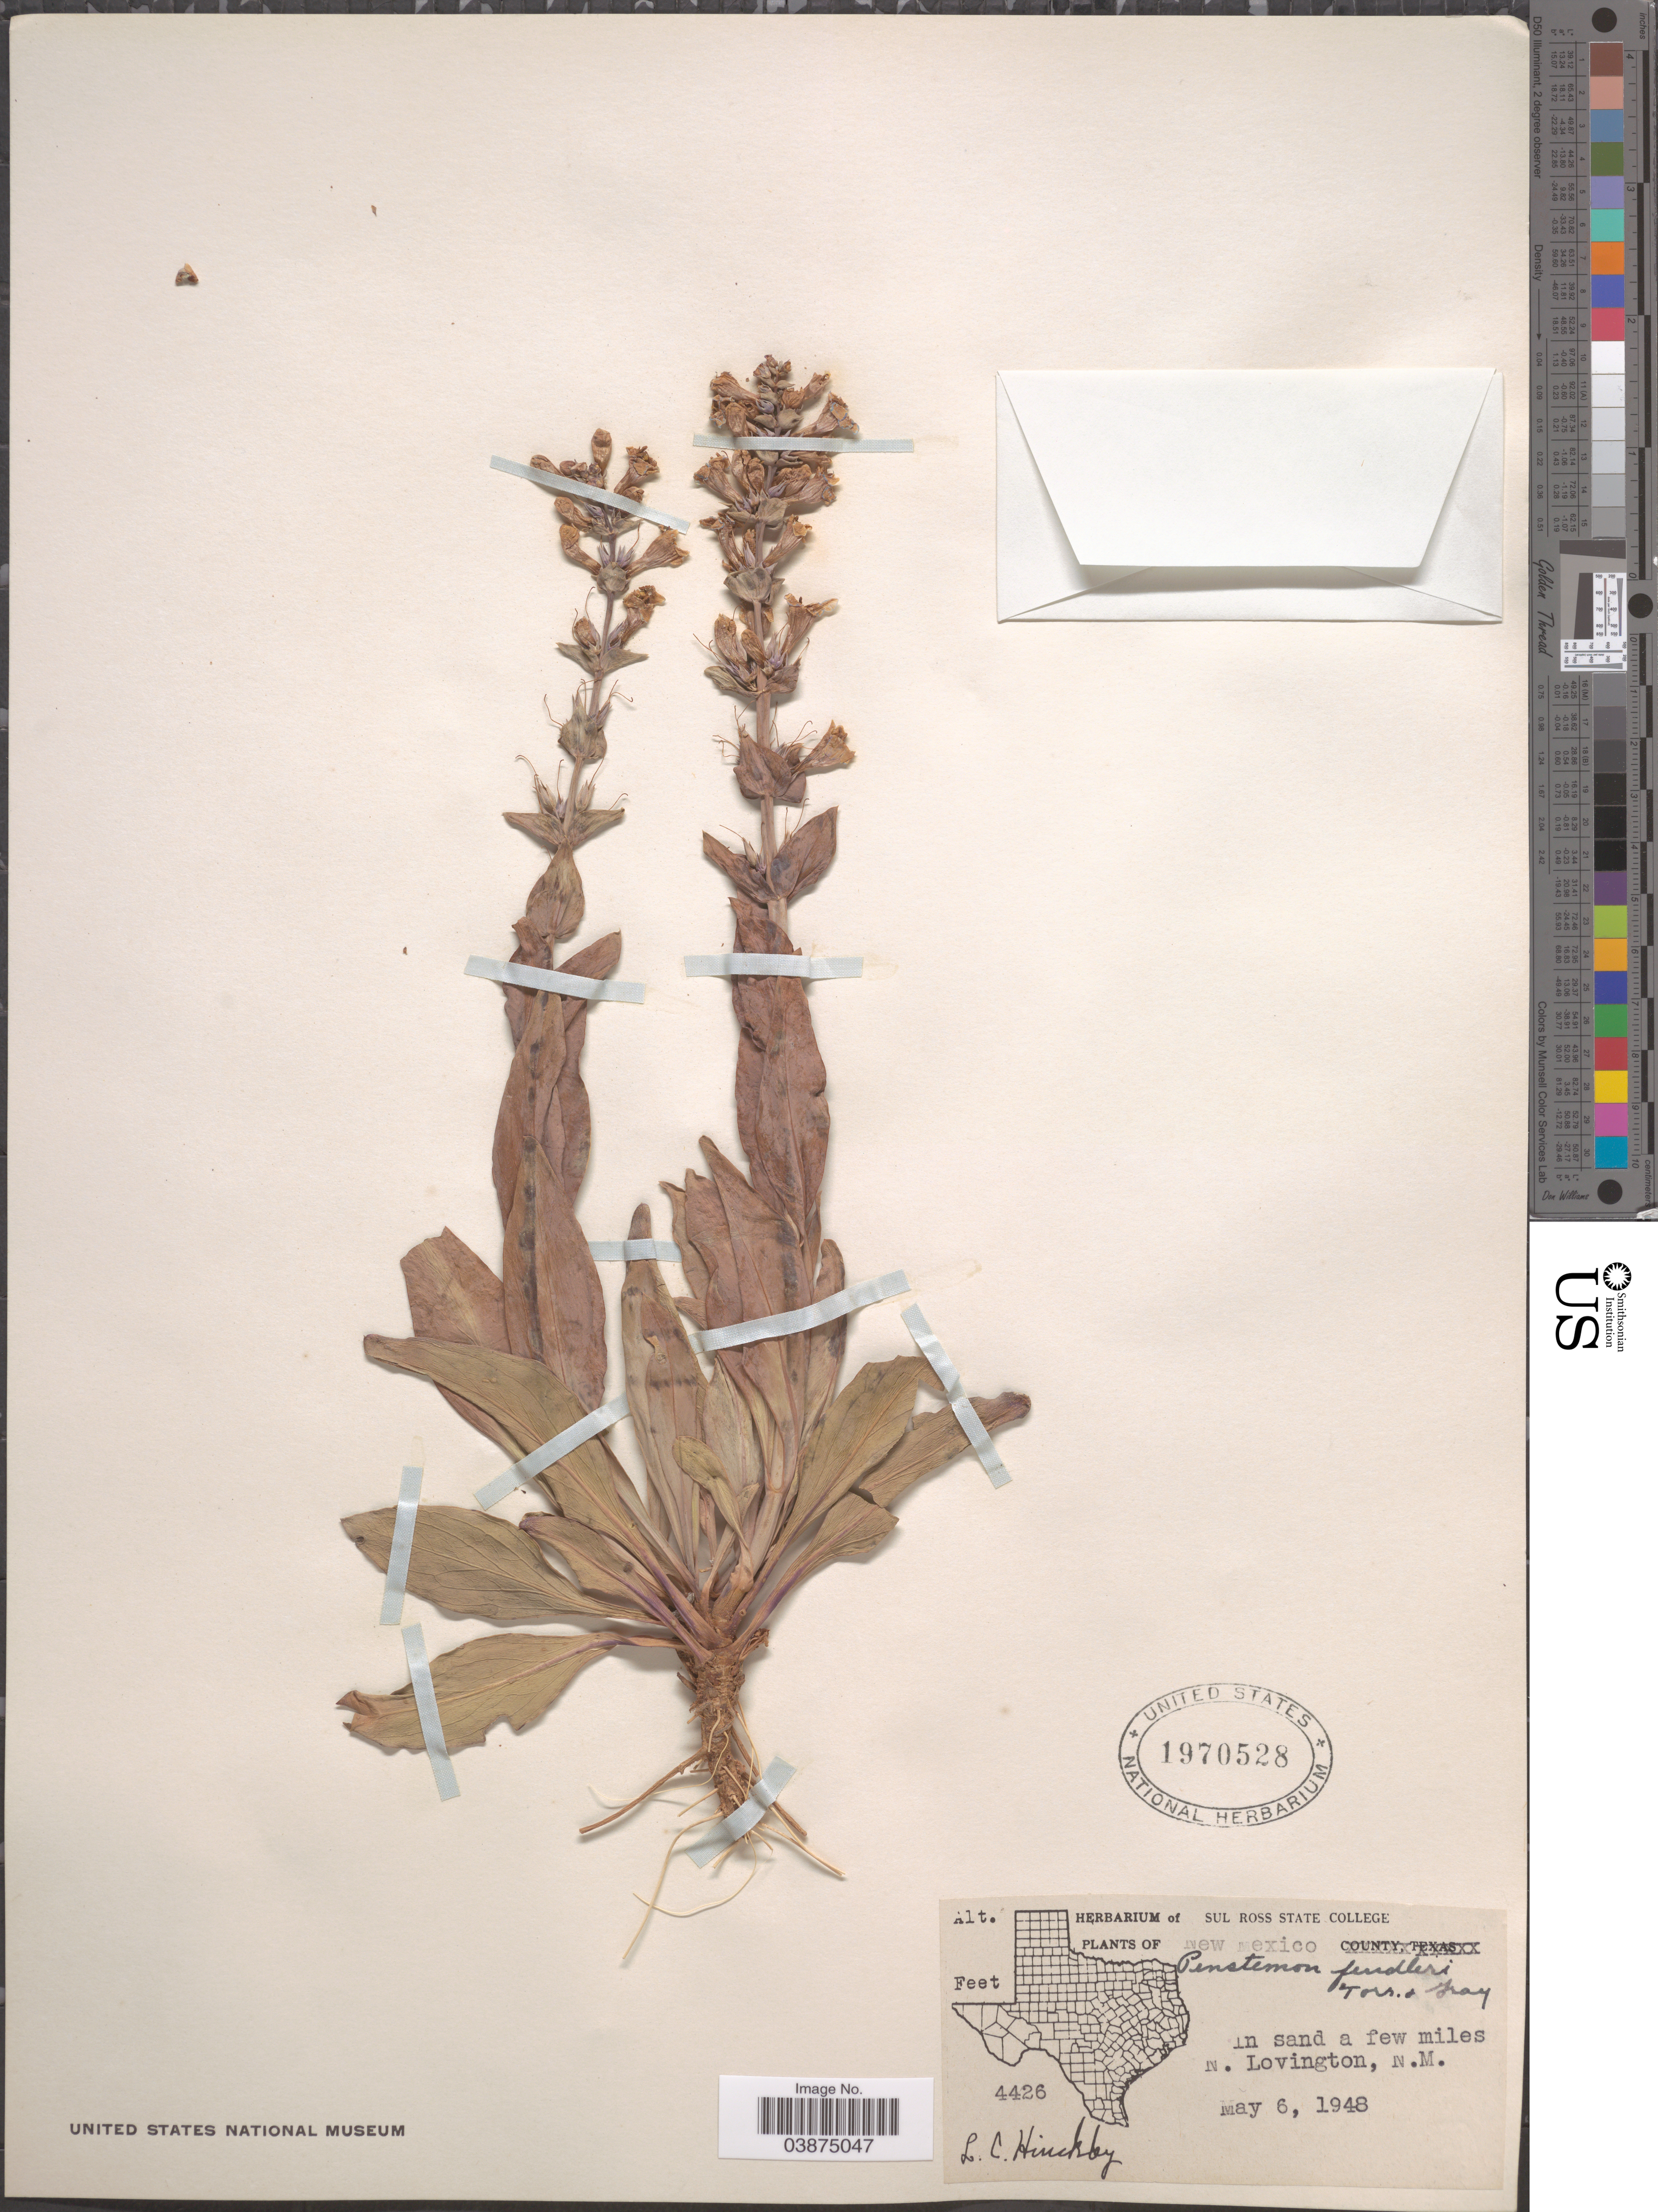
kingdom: Plantae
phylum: Tracheophyta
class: Magnoliopsida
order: Lamiales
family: Plantaginaceae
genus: Penstemon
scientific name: Penstemon fendleri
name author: Torr. & A. Gray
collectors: L. Hinckley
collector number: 4426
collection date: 1948-05-06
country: United States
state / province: New Mexico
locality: A few miles N. Lovington.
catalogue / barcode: US 1970528